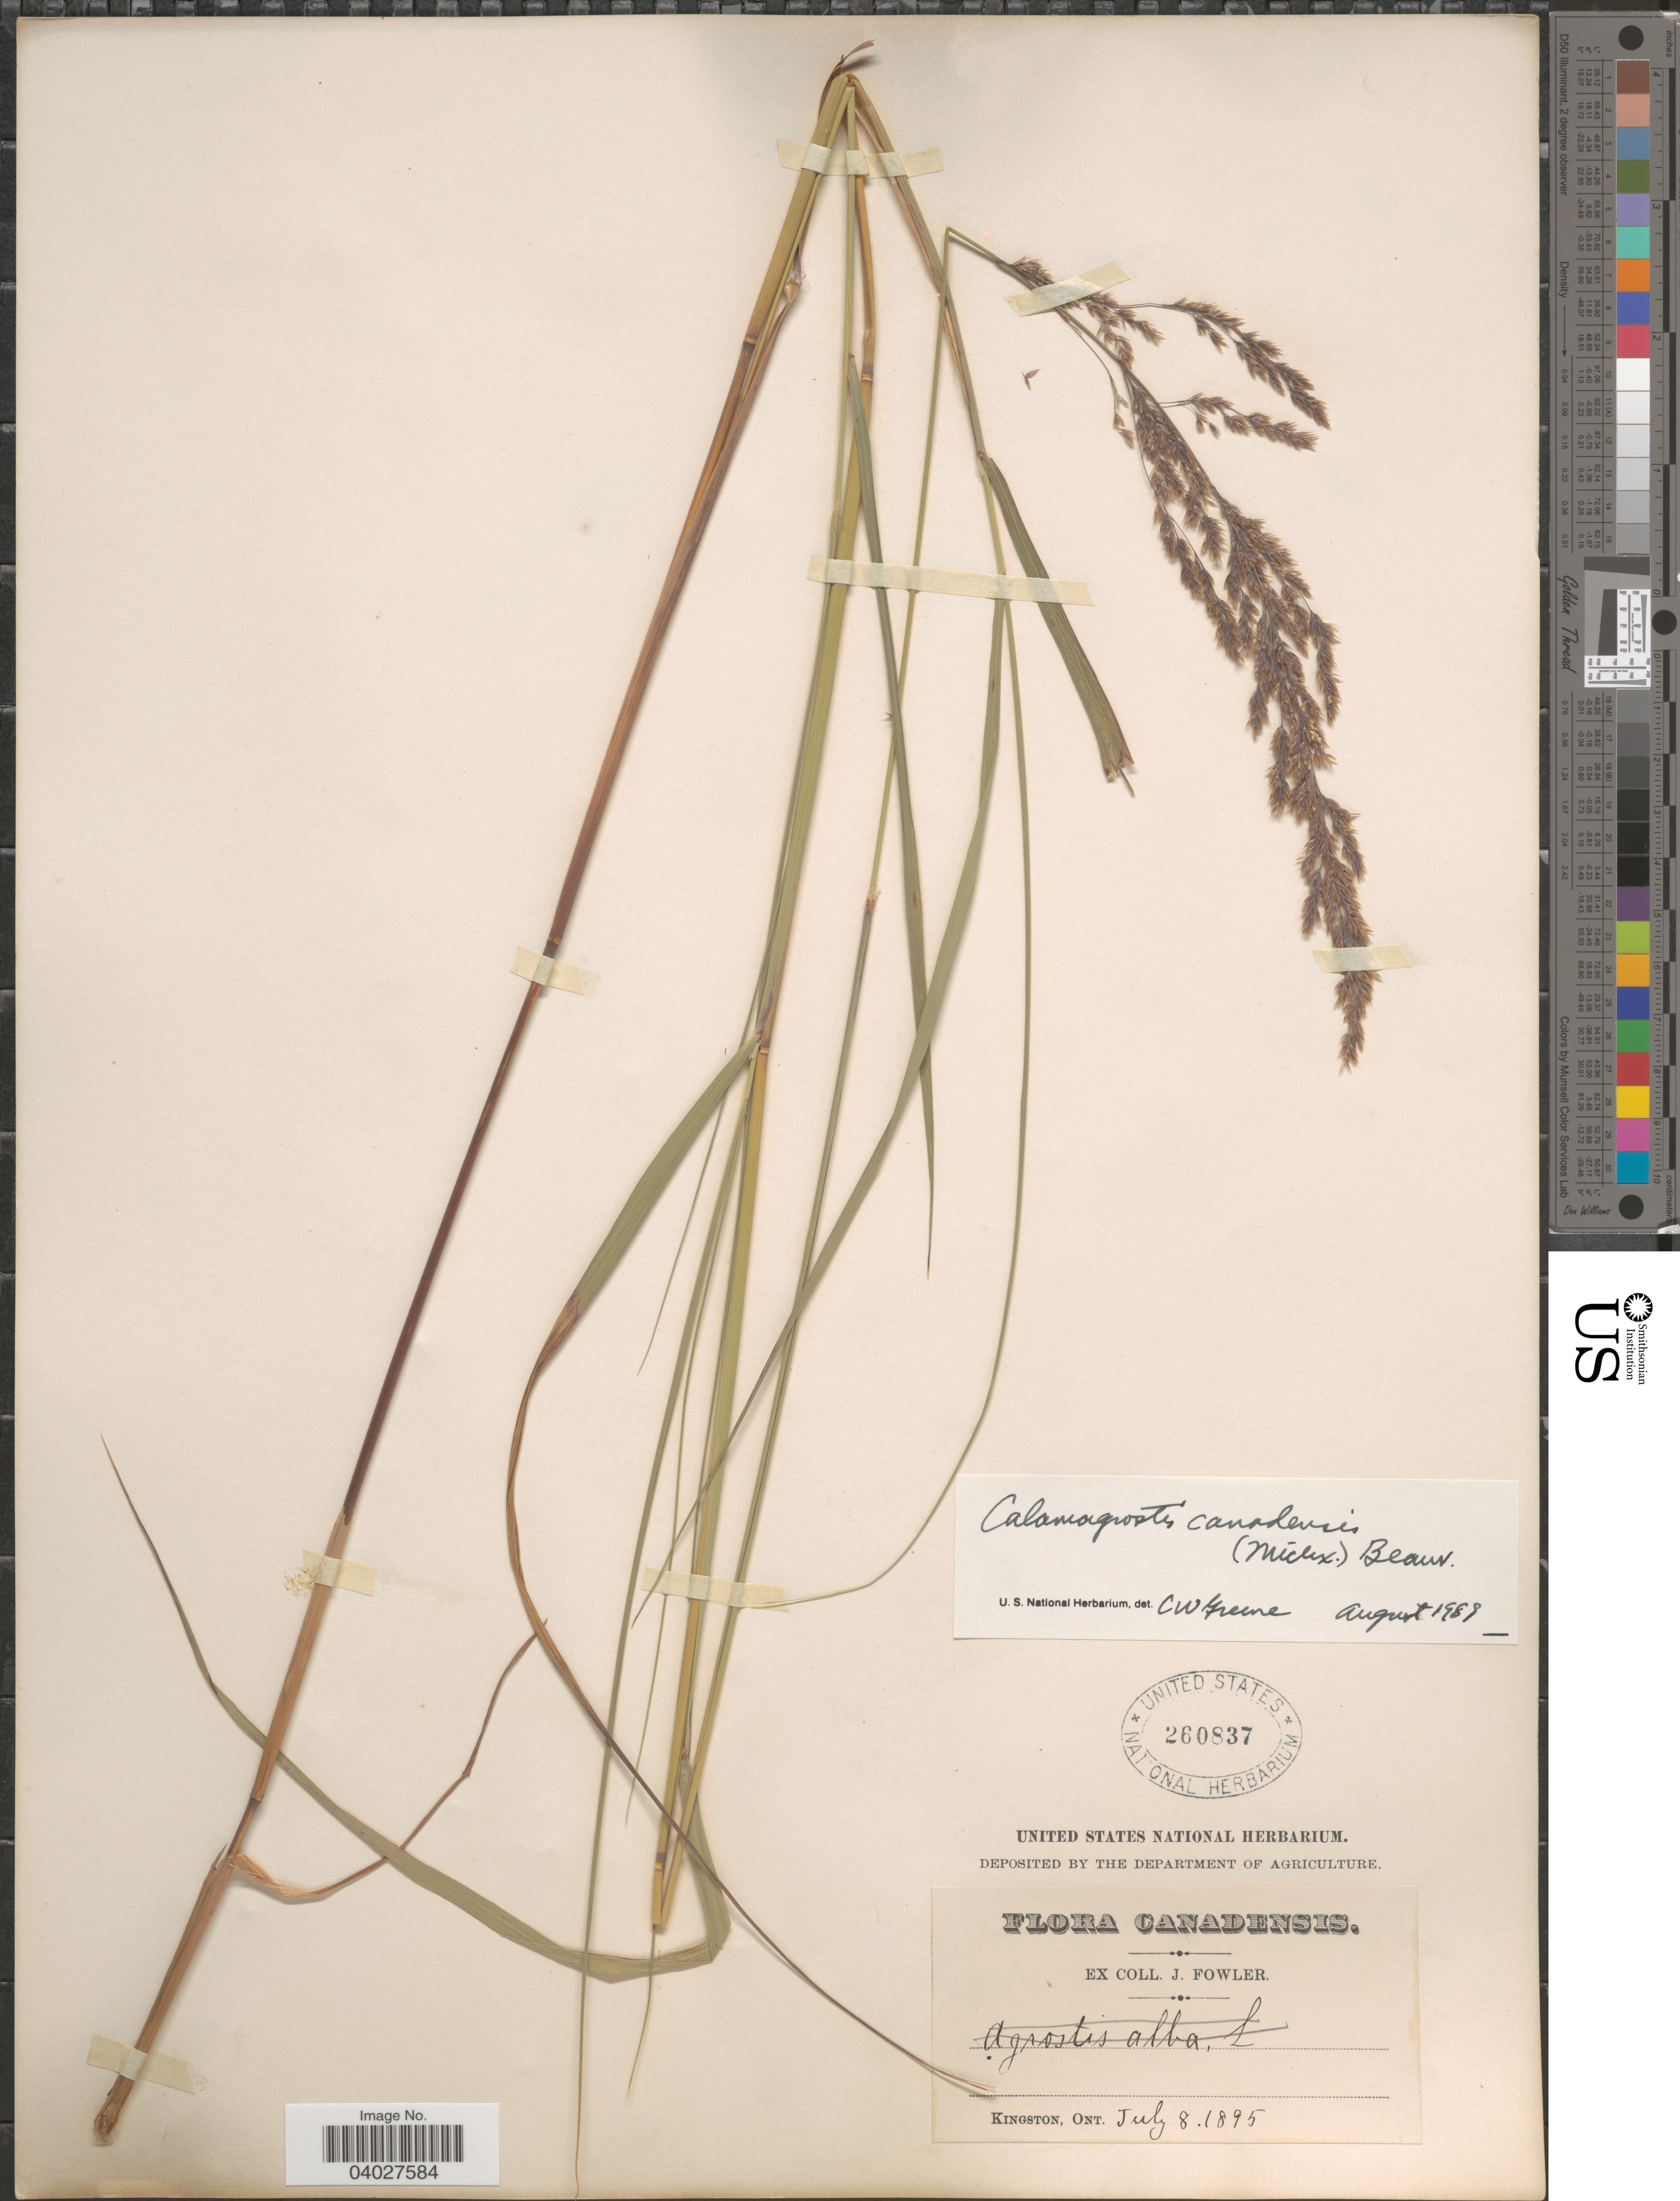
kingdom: Plantae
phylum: Tracheophyta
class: Liliopsida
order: Poales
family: Poaceae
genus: Calamagrostis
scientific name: Calamagrostis canadensis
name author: (Michx.) P. Beauv.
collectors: J. Fowler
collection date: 1895-07-08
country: Canada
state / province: Ontario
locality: Kingston.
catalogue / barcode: US 260837